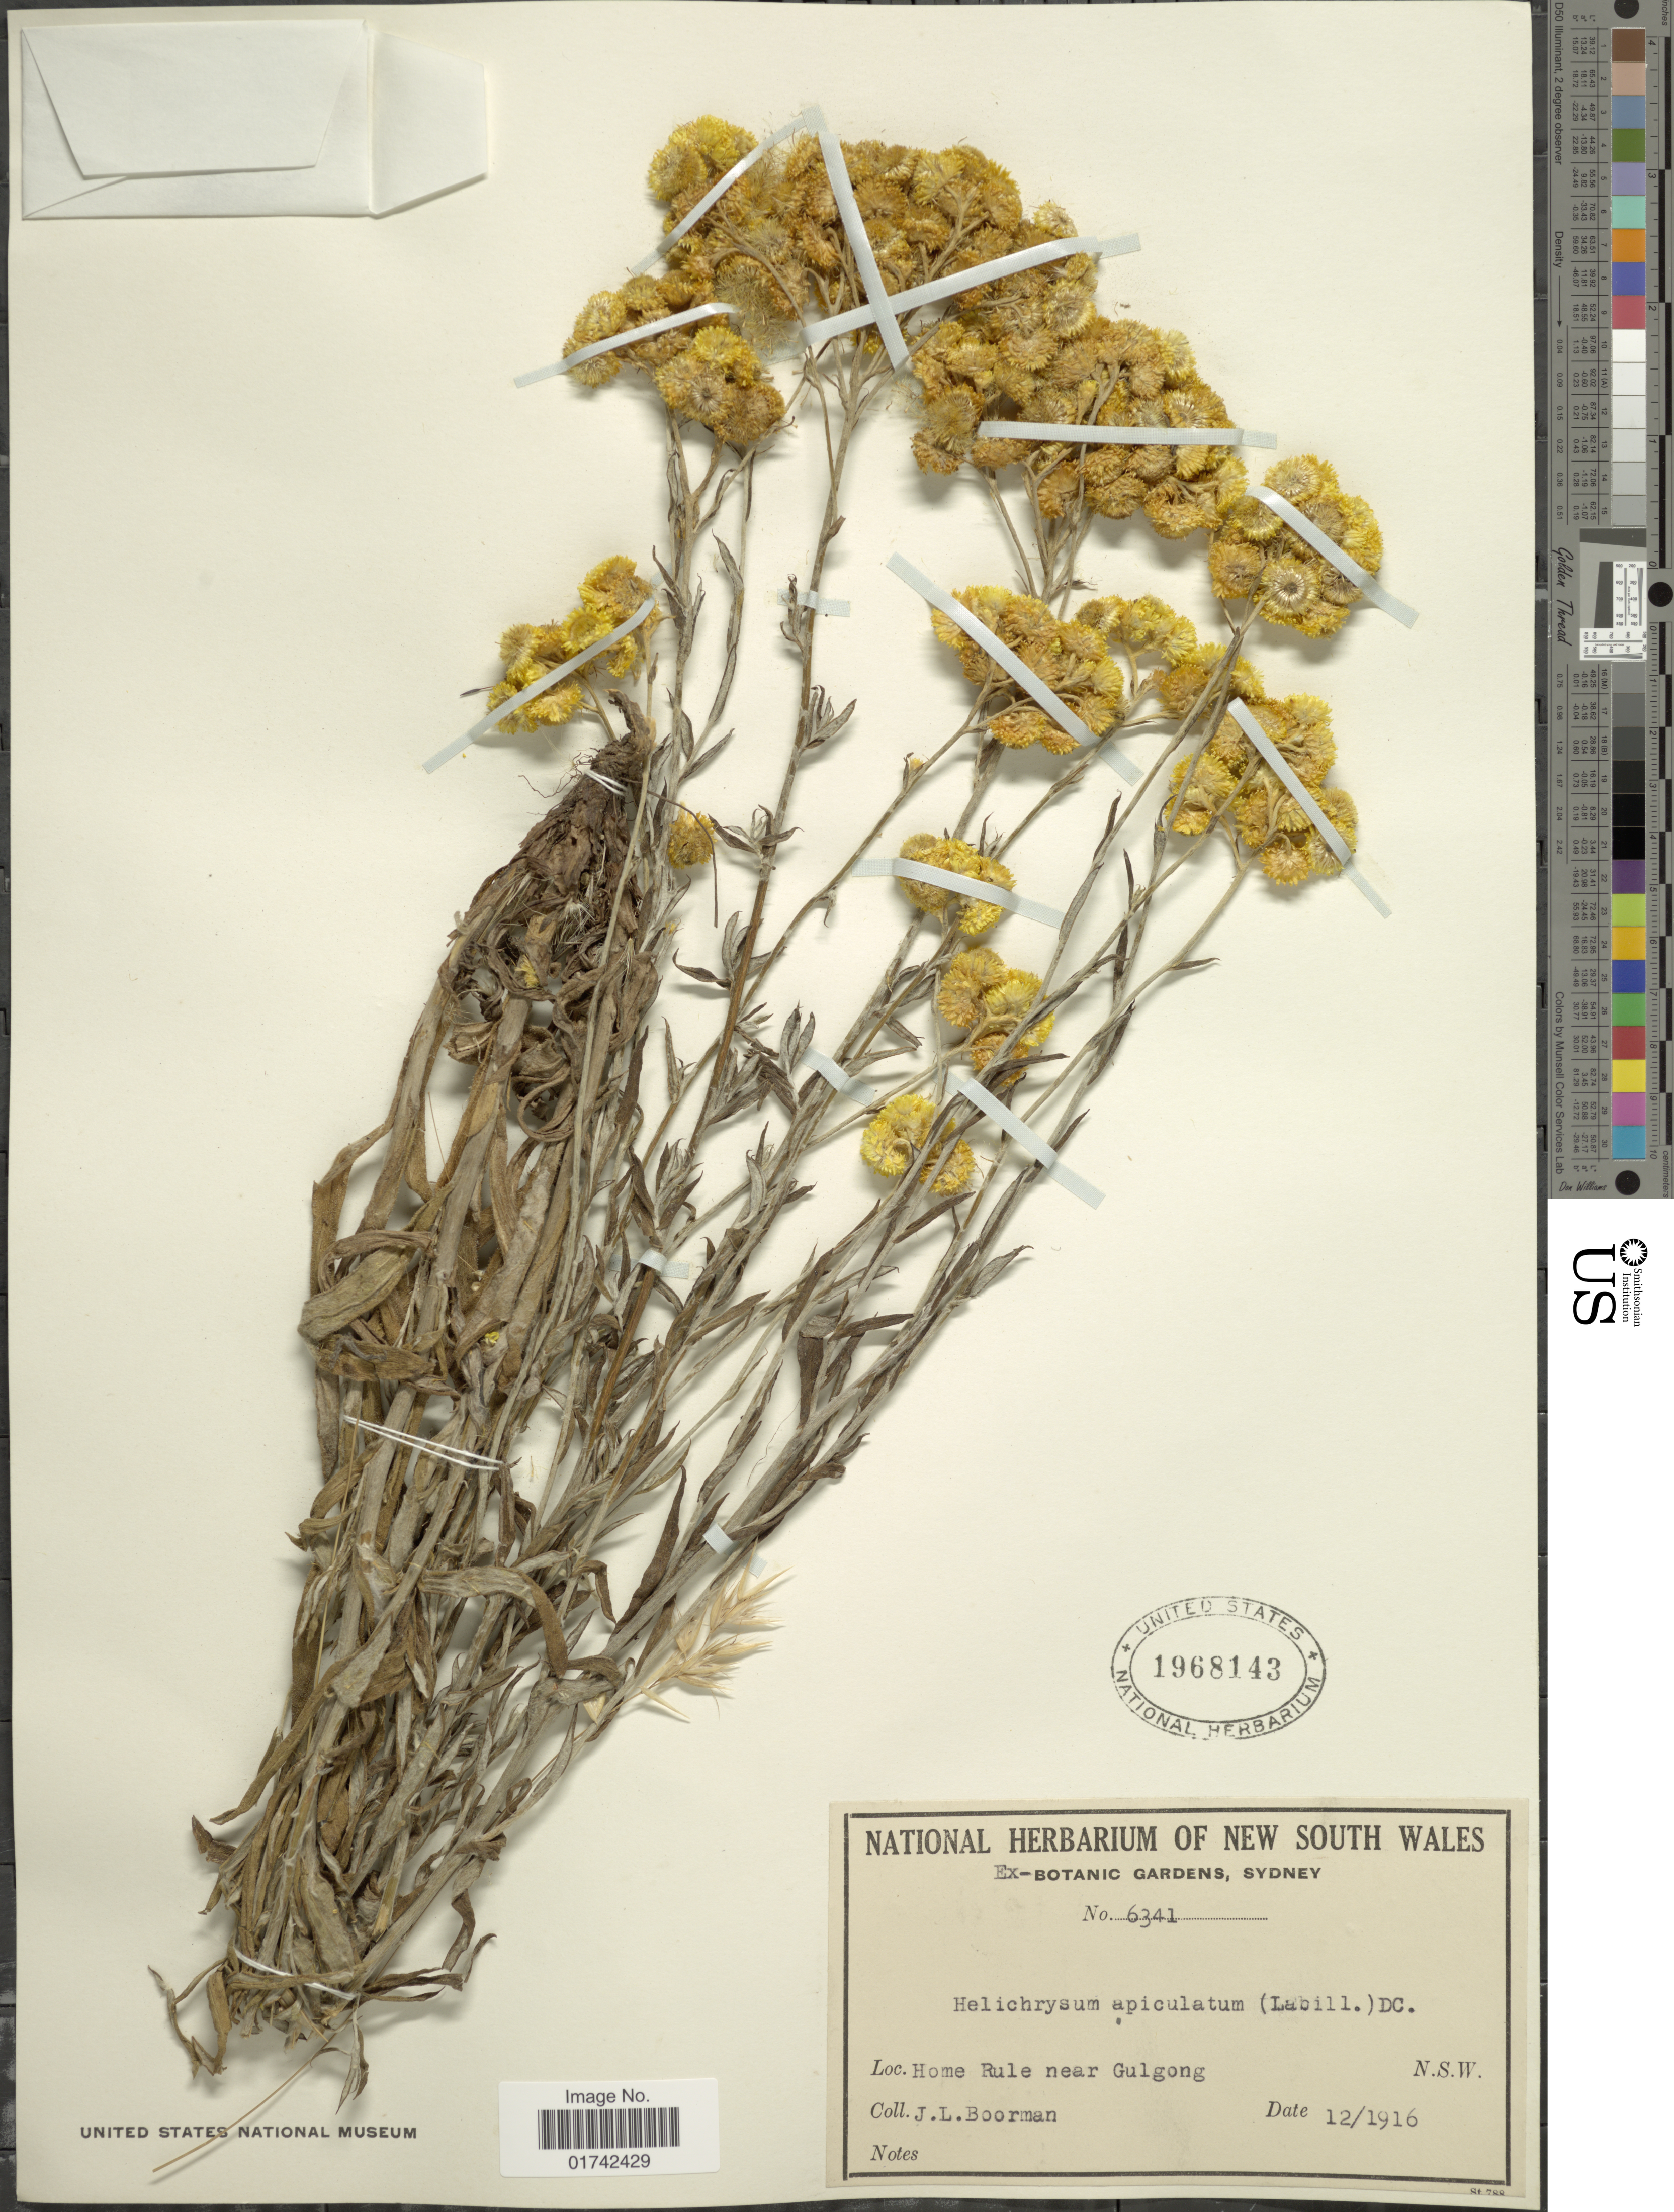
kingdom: Plantae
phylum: Tracheophyta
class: Magnoliopsida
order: Asterales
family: Asteraceae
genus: Helichrysum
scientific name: Helichrysum apiculatum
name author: (Labill.) D. Don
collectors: J. Boorman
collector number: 6341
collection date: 1916-12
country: Australia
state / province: New South Wales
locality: Home Rule near Gulgong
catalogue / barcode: US 1968143